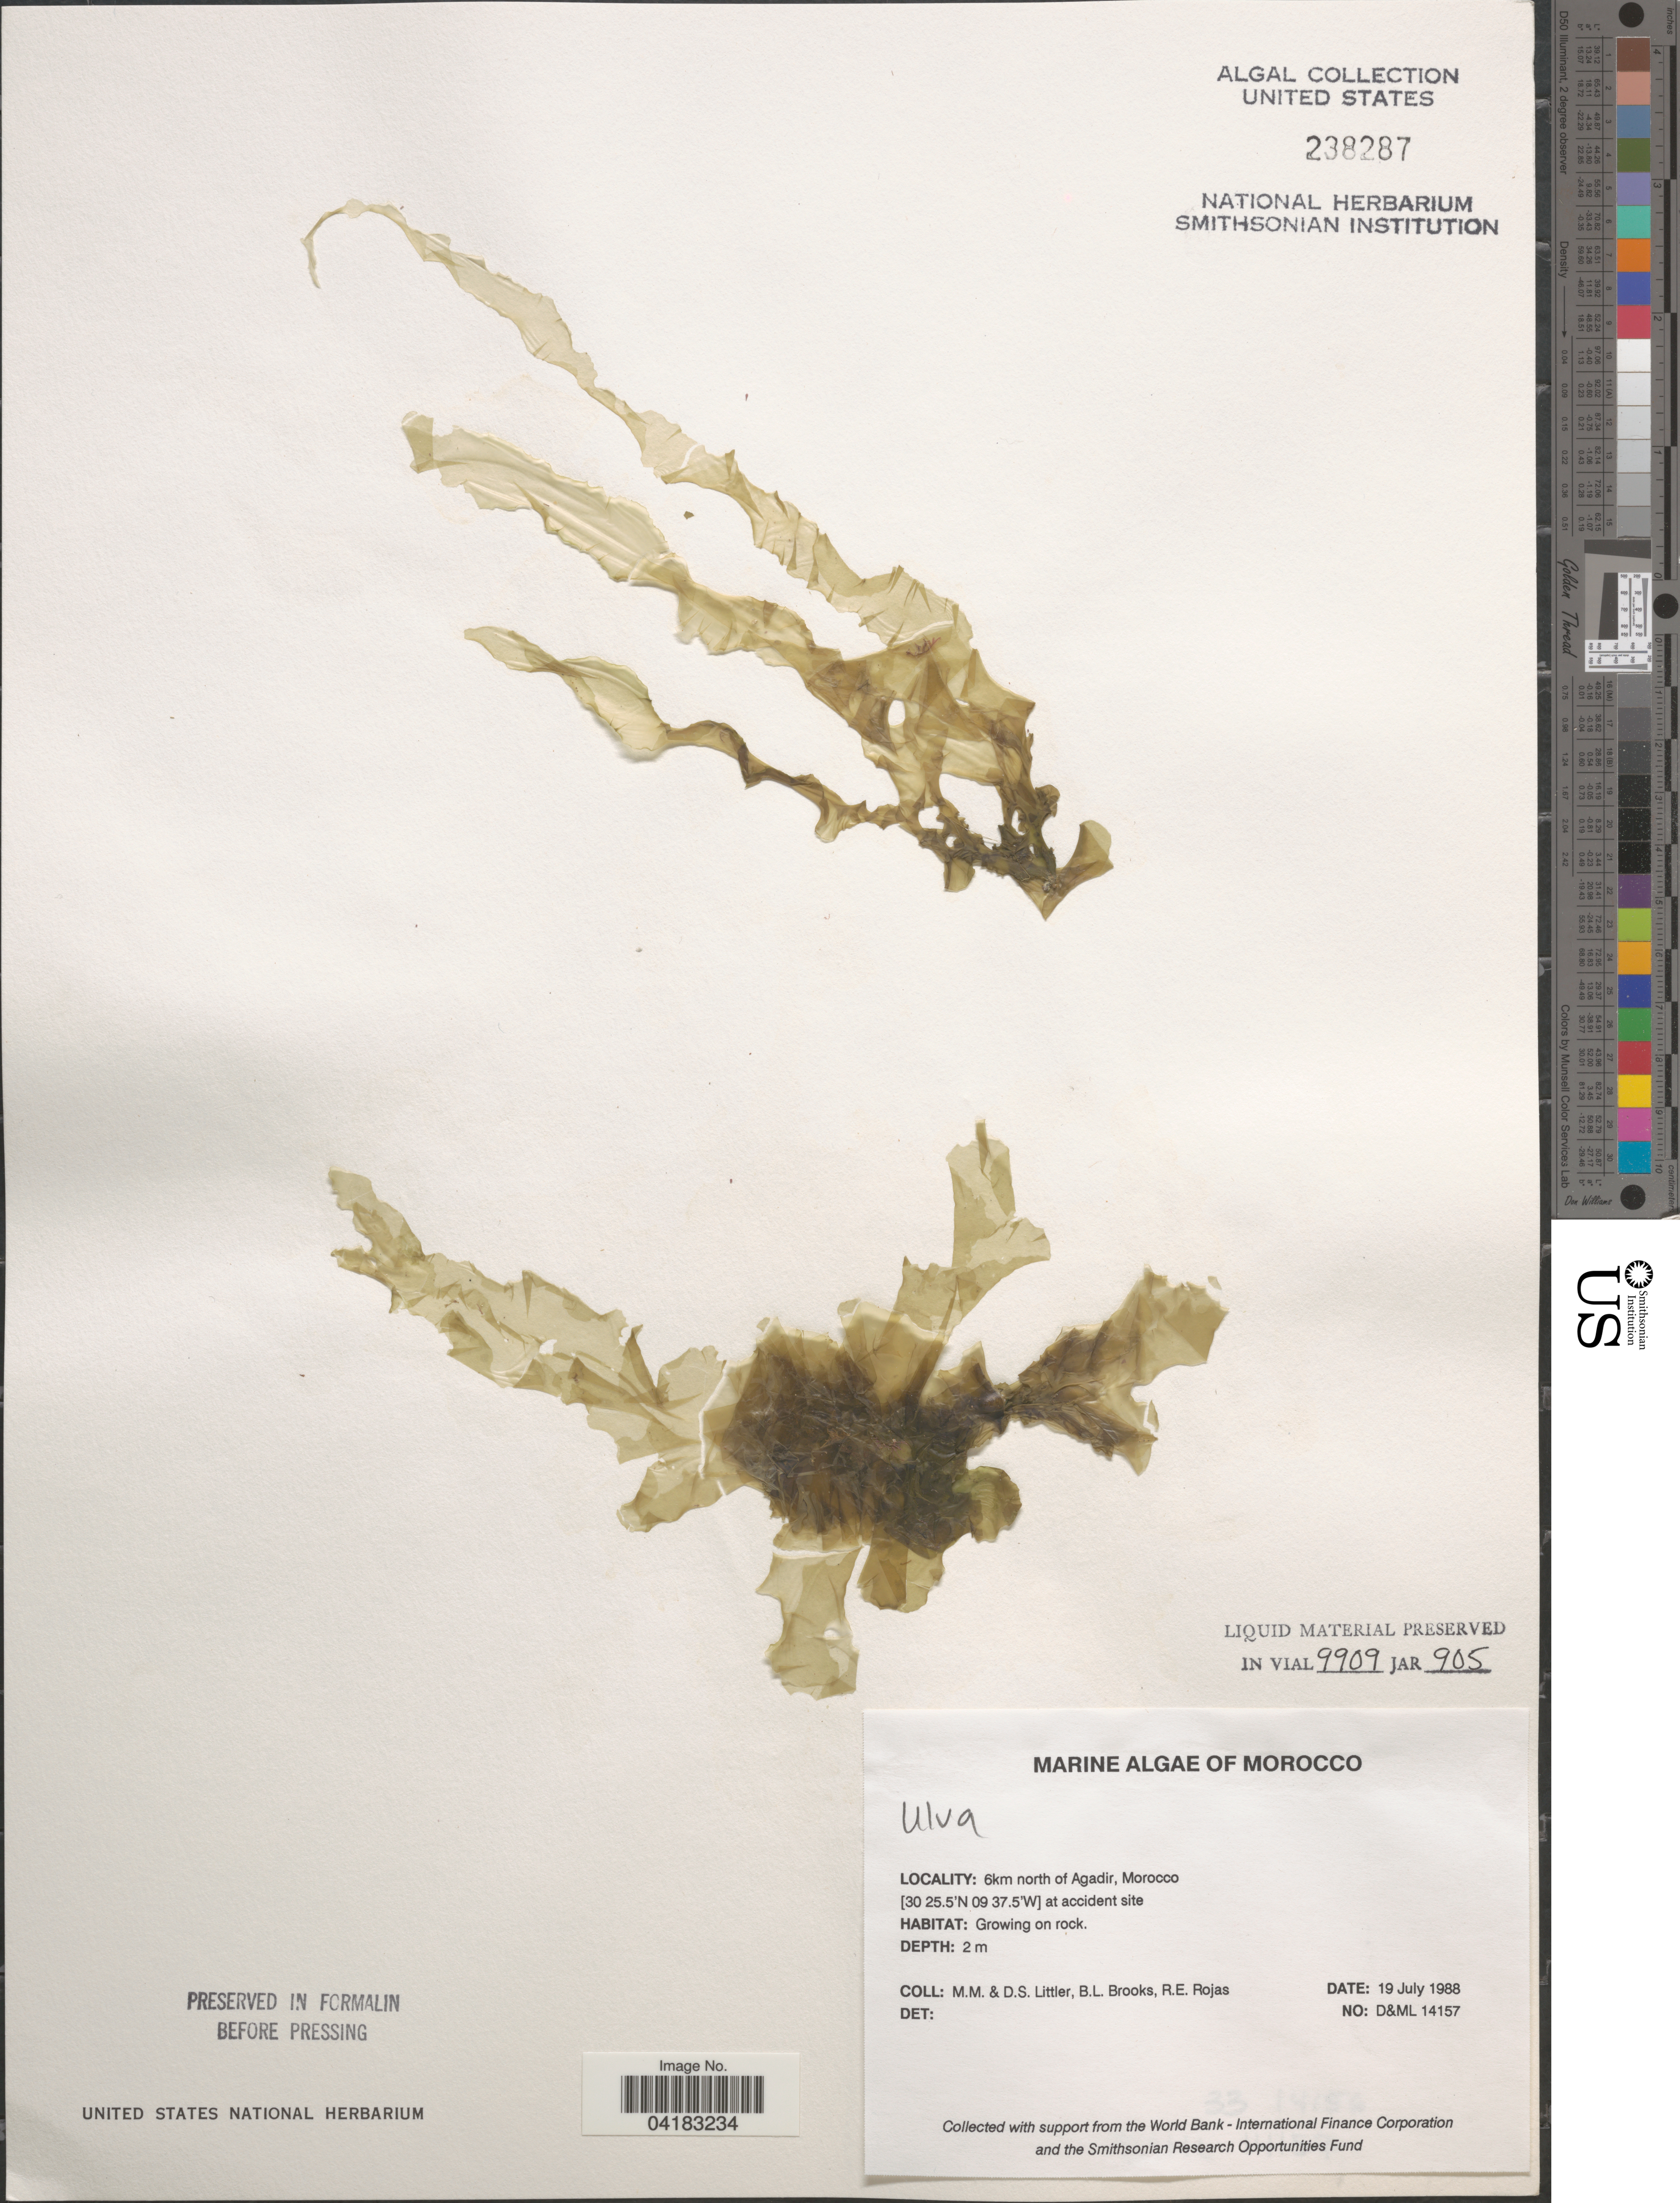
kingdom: Plantae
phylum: Chlorophyta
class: Ulvophyceae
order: Ulvales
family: Ulvaceae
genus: Ulva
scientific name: Ulva sp.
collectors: D. S. Littler, B. Brooks & R. Rojas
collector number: D&ML14157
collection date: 1988-07-19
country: Morocco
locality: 6km north of Agadir, at accident site.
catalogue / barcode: US 238287